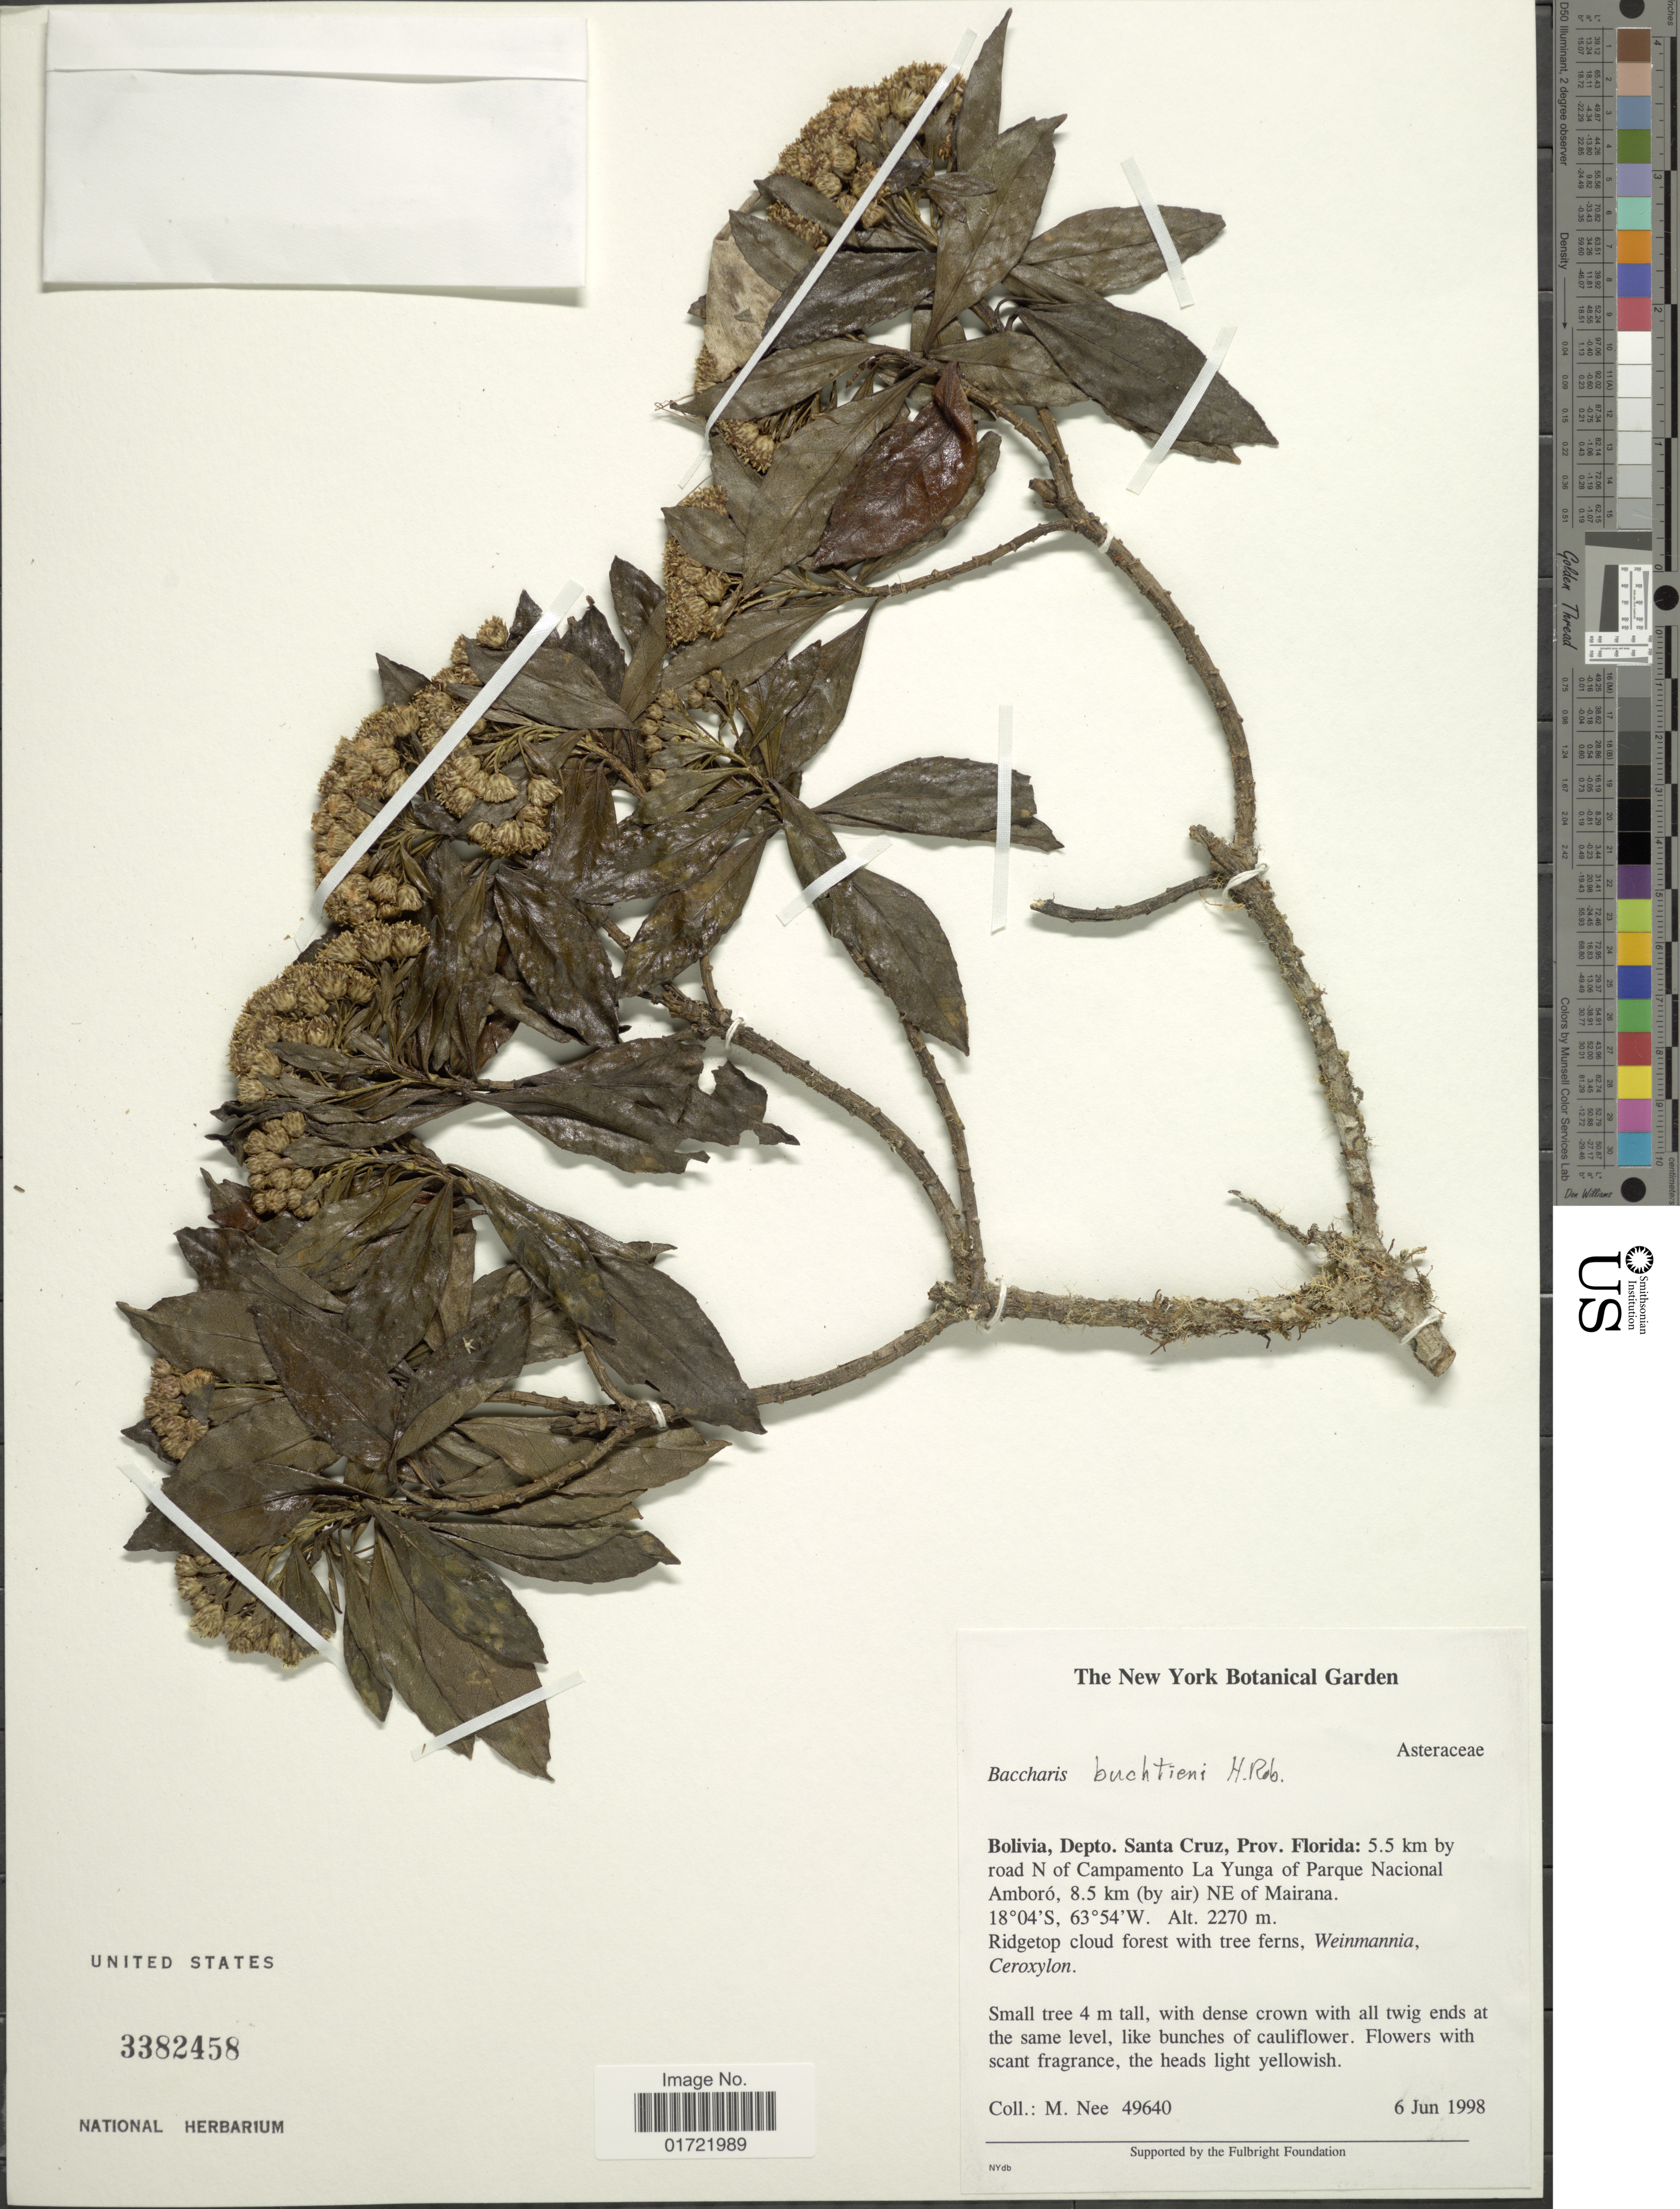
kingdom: Plantae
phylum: Tracheophyta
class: Magnoliopsida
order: Asterales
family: Asteraceae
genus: Baccharis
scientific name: Baccharis buchtienii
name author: H. Rob.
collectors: M. Nee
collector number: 49640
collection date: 1998-06-06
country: Bolivia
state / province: Santa Cruz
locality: Prov. Florida: 5.5km by road N of Campamento La Yunga of Parque Nacional Amboro, 8.5 km (by air) NE of Mairana.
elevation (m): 2270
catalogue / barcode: US 3382458